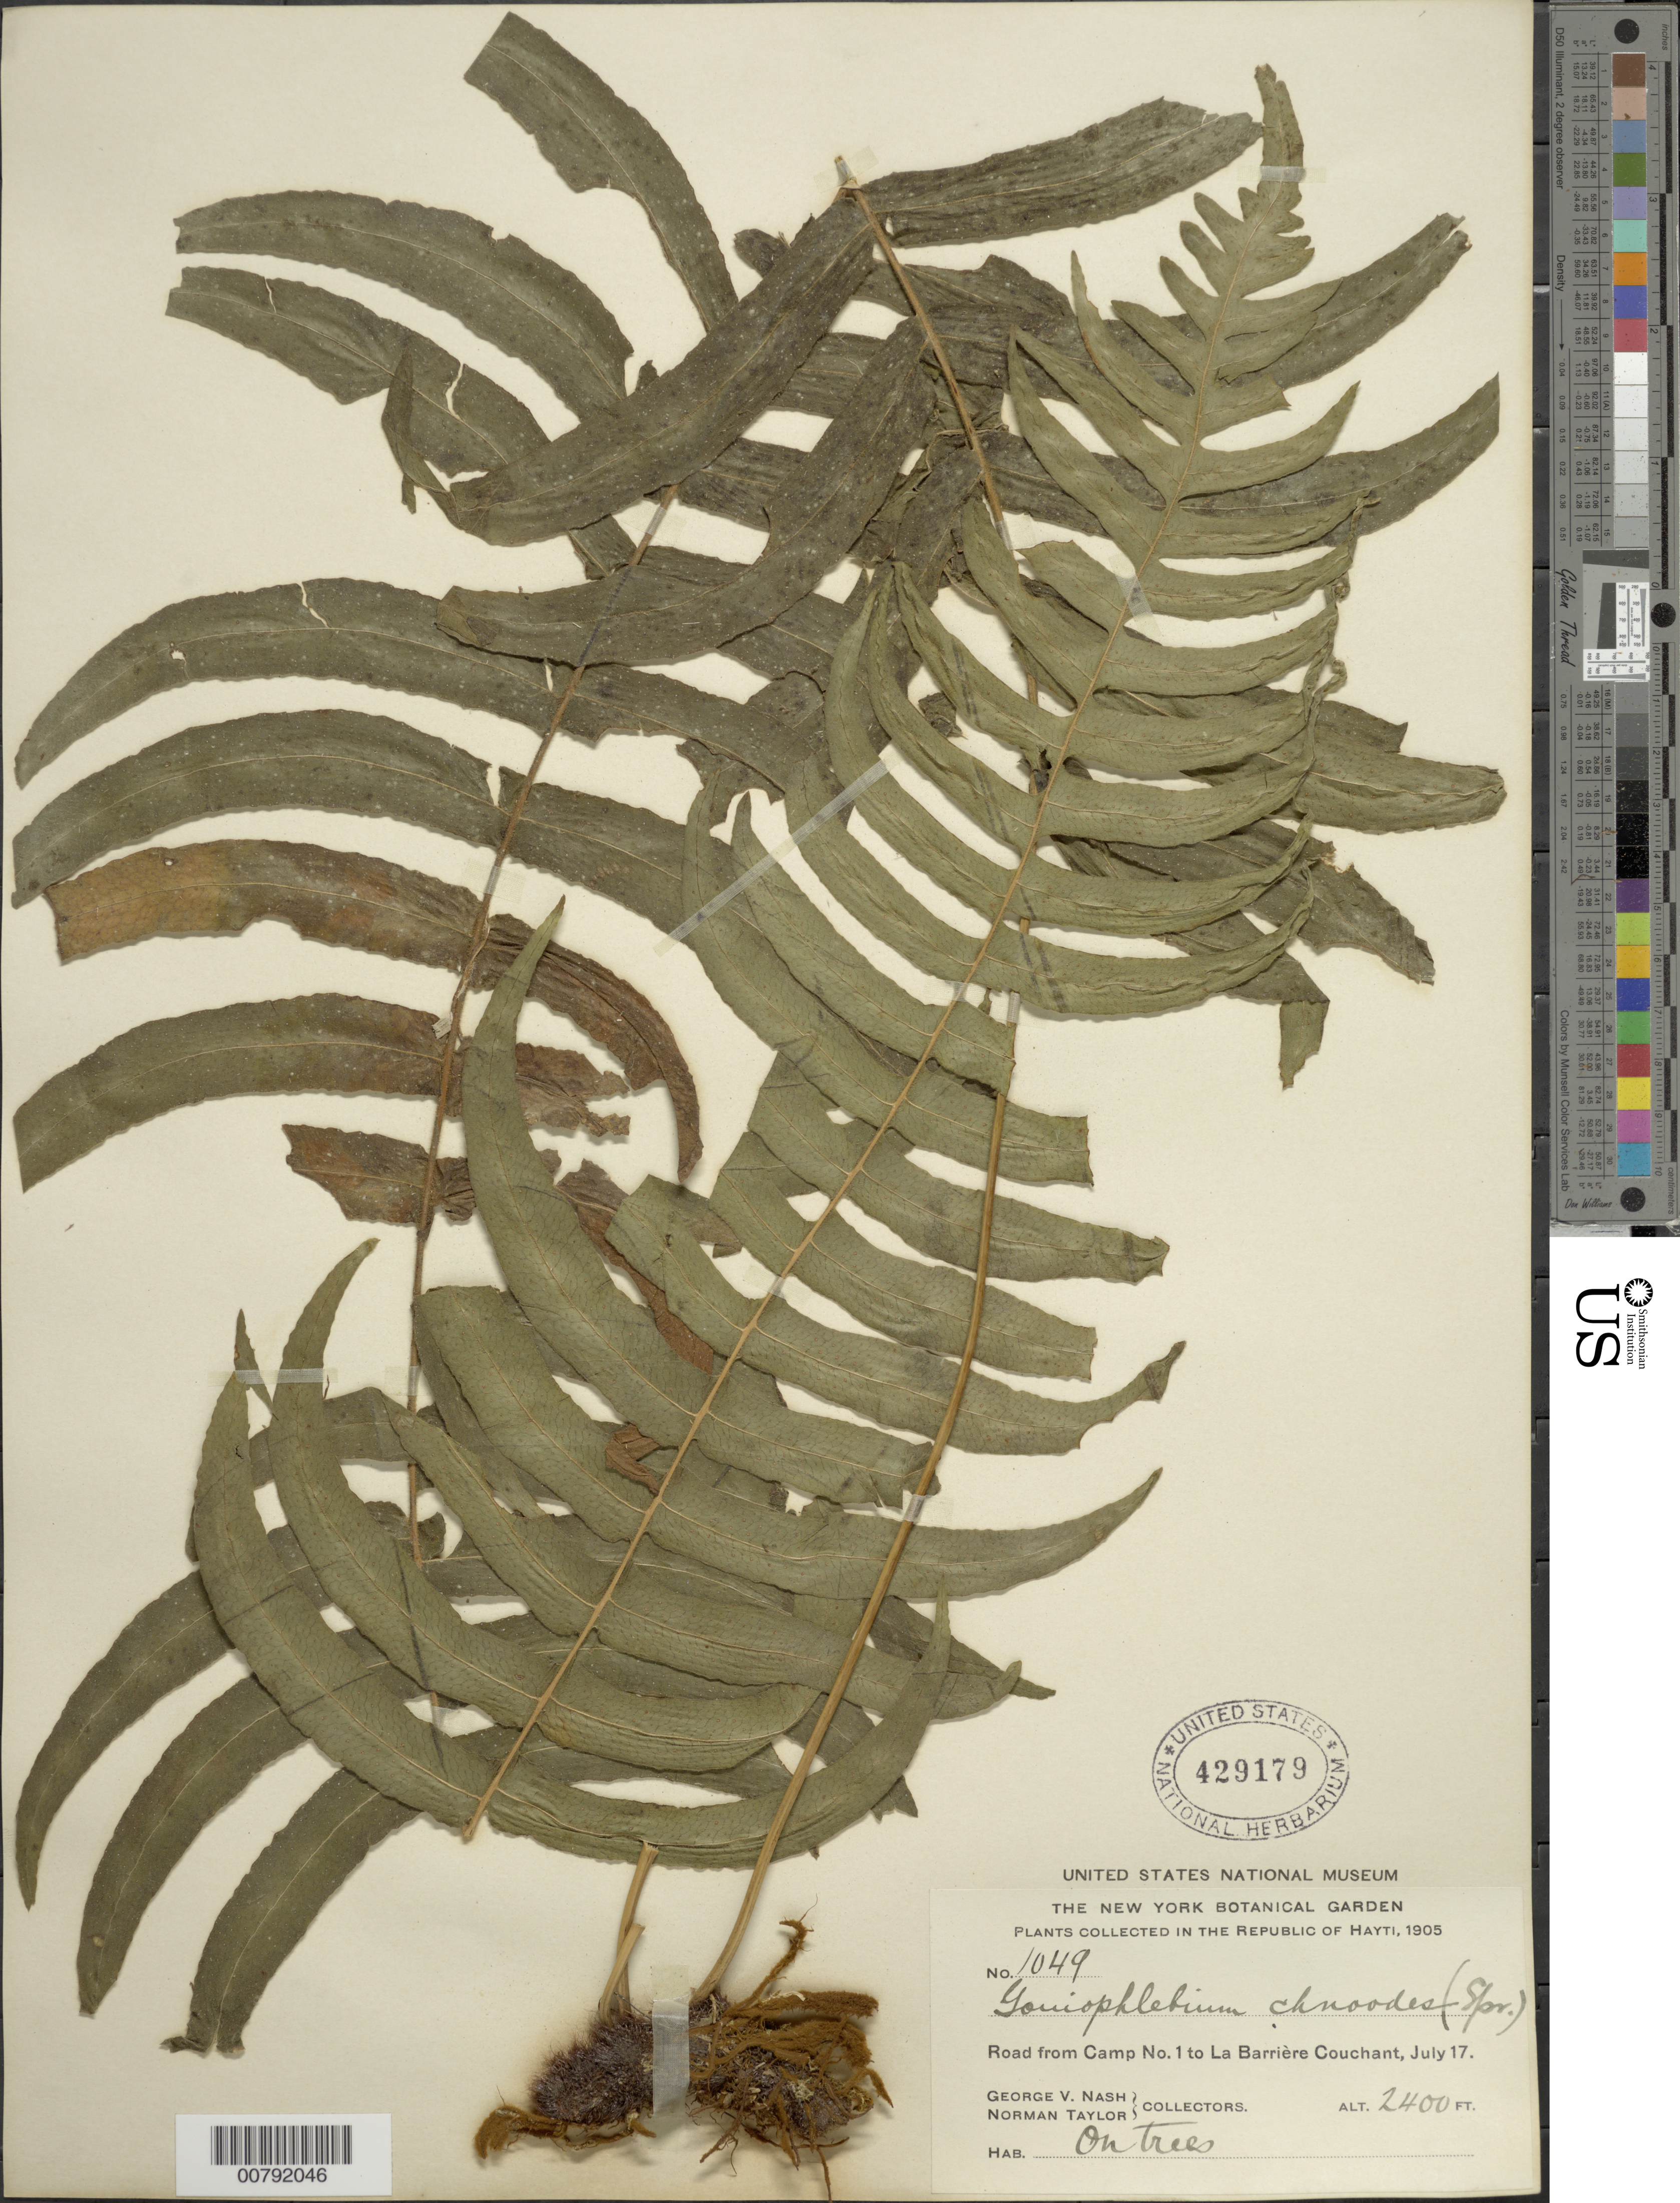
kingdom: Plantae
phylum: Tracheophyta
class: Polypodiopsida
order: Polypodiales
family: Polypodiaceae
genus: Serpocaulon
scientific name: Serpocaulon dissimile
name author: (L.) A.R. Sm.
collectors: G. V. Nash & N. Taylor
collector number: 1049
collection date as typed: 17 Jul 1905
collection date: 1905-07-17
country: Haiti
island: Hispaniola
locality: Camp No. 1 to La Barrière Couchant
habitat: On trees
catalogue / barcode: US 429179